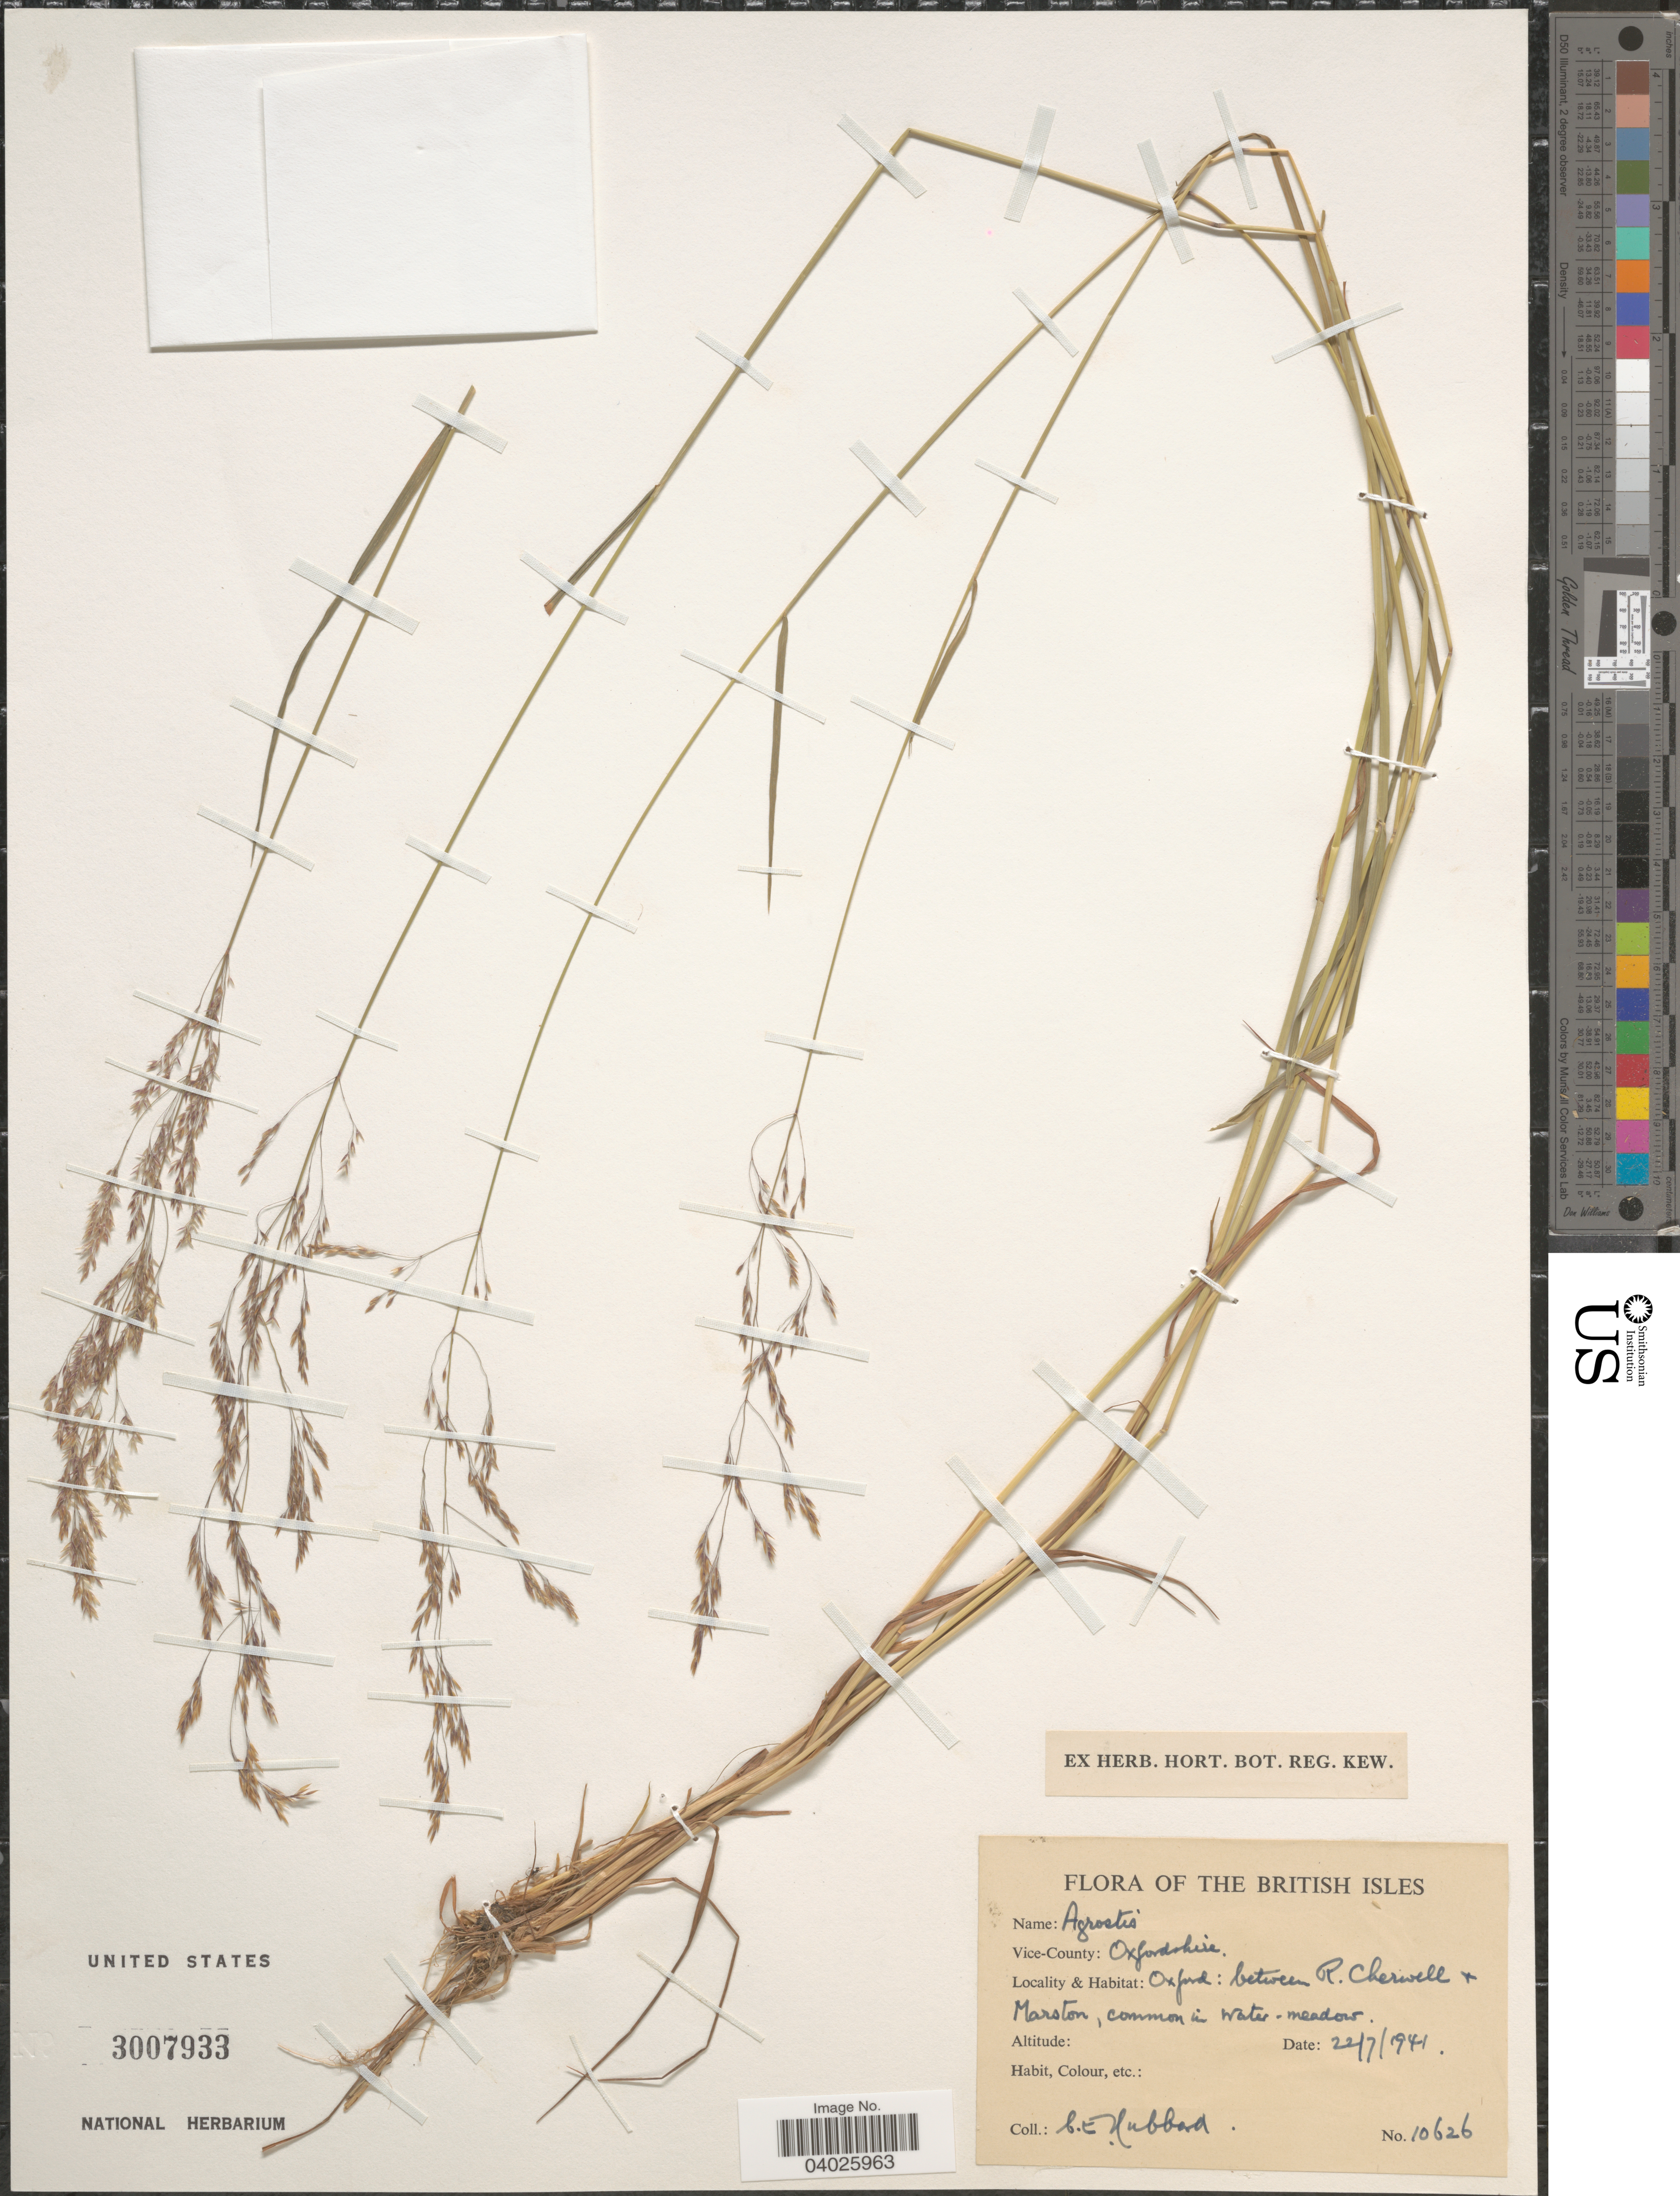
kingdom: Plantae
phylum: Tracheophyta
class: Liliopsida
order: Poales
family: Poaceae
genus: Agrostis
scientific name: Agrostis sp.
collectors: C. E. Hubbard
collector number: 10626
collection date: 1941-07-22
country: United Kingdom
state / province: England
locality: British Isles. Oxford: between R. Cherwell + Marston, common in water-meadow.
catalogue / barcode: US 3007933